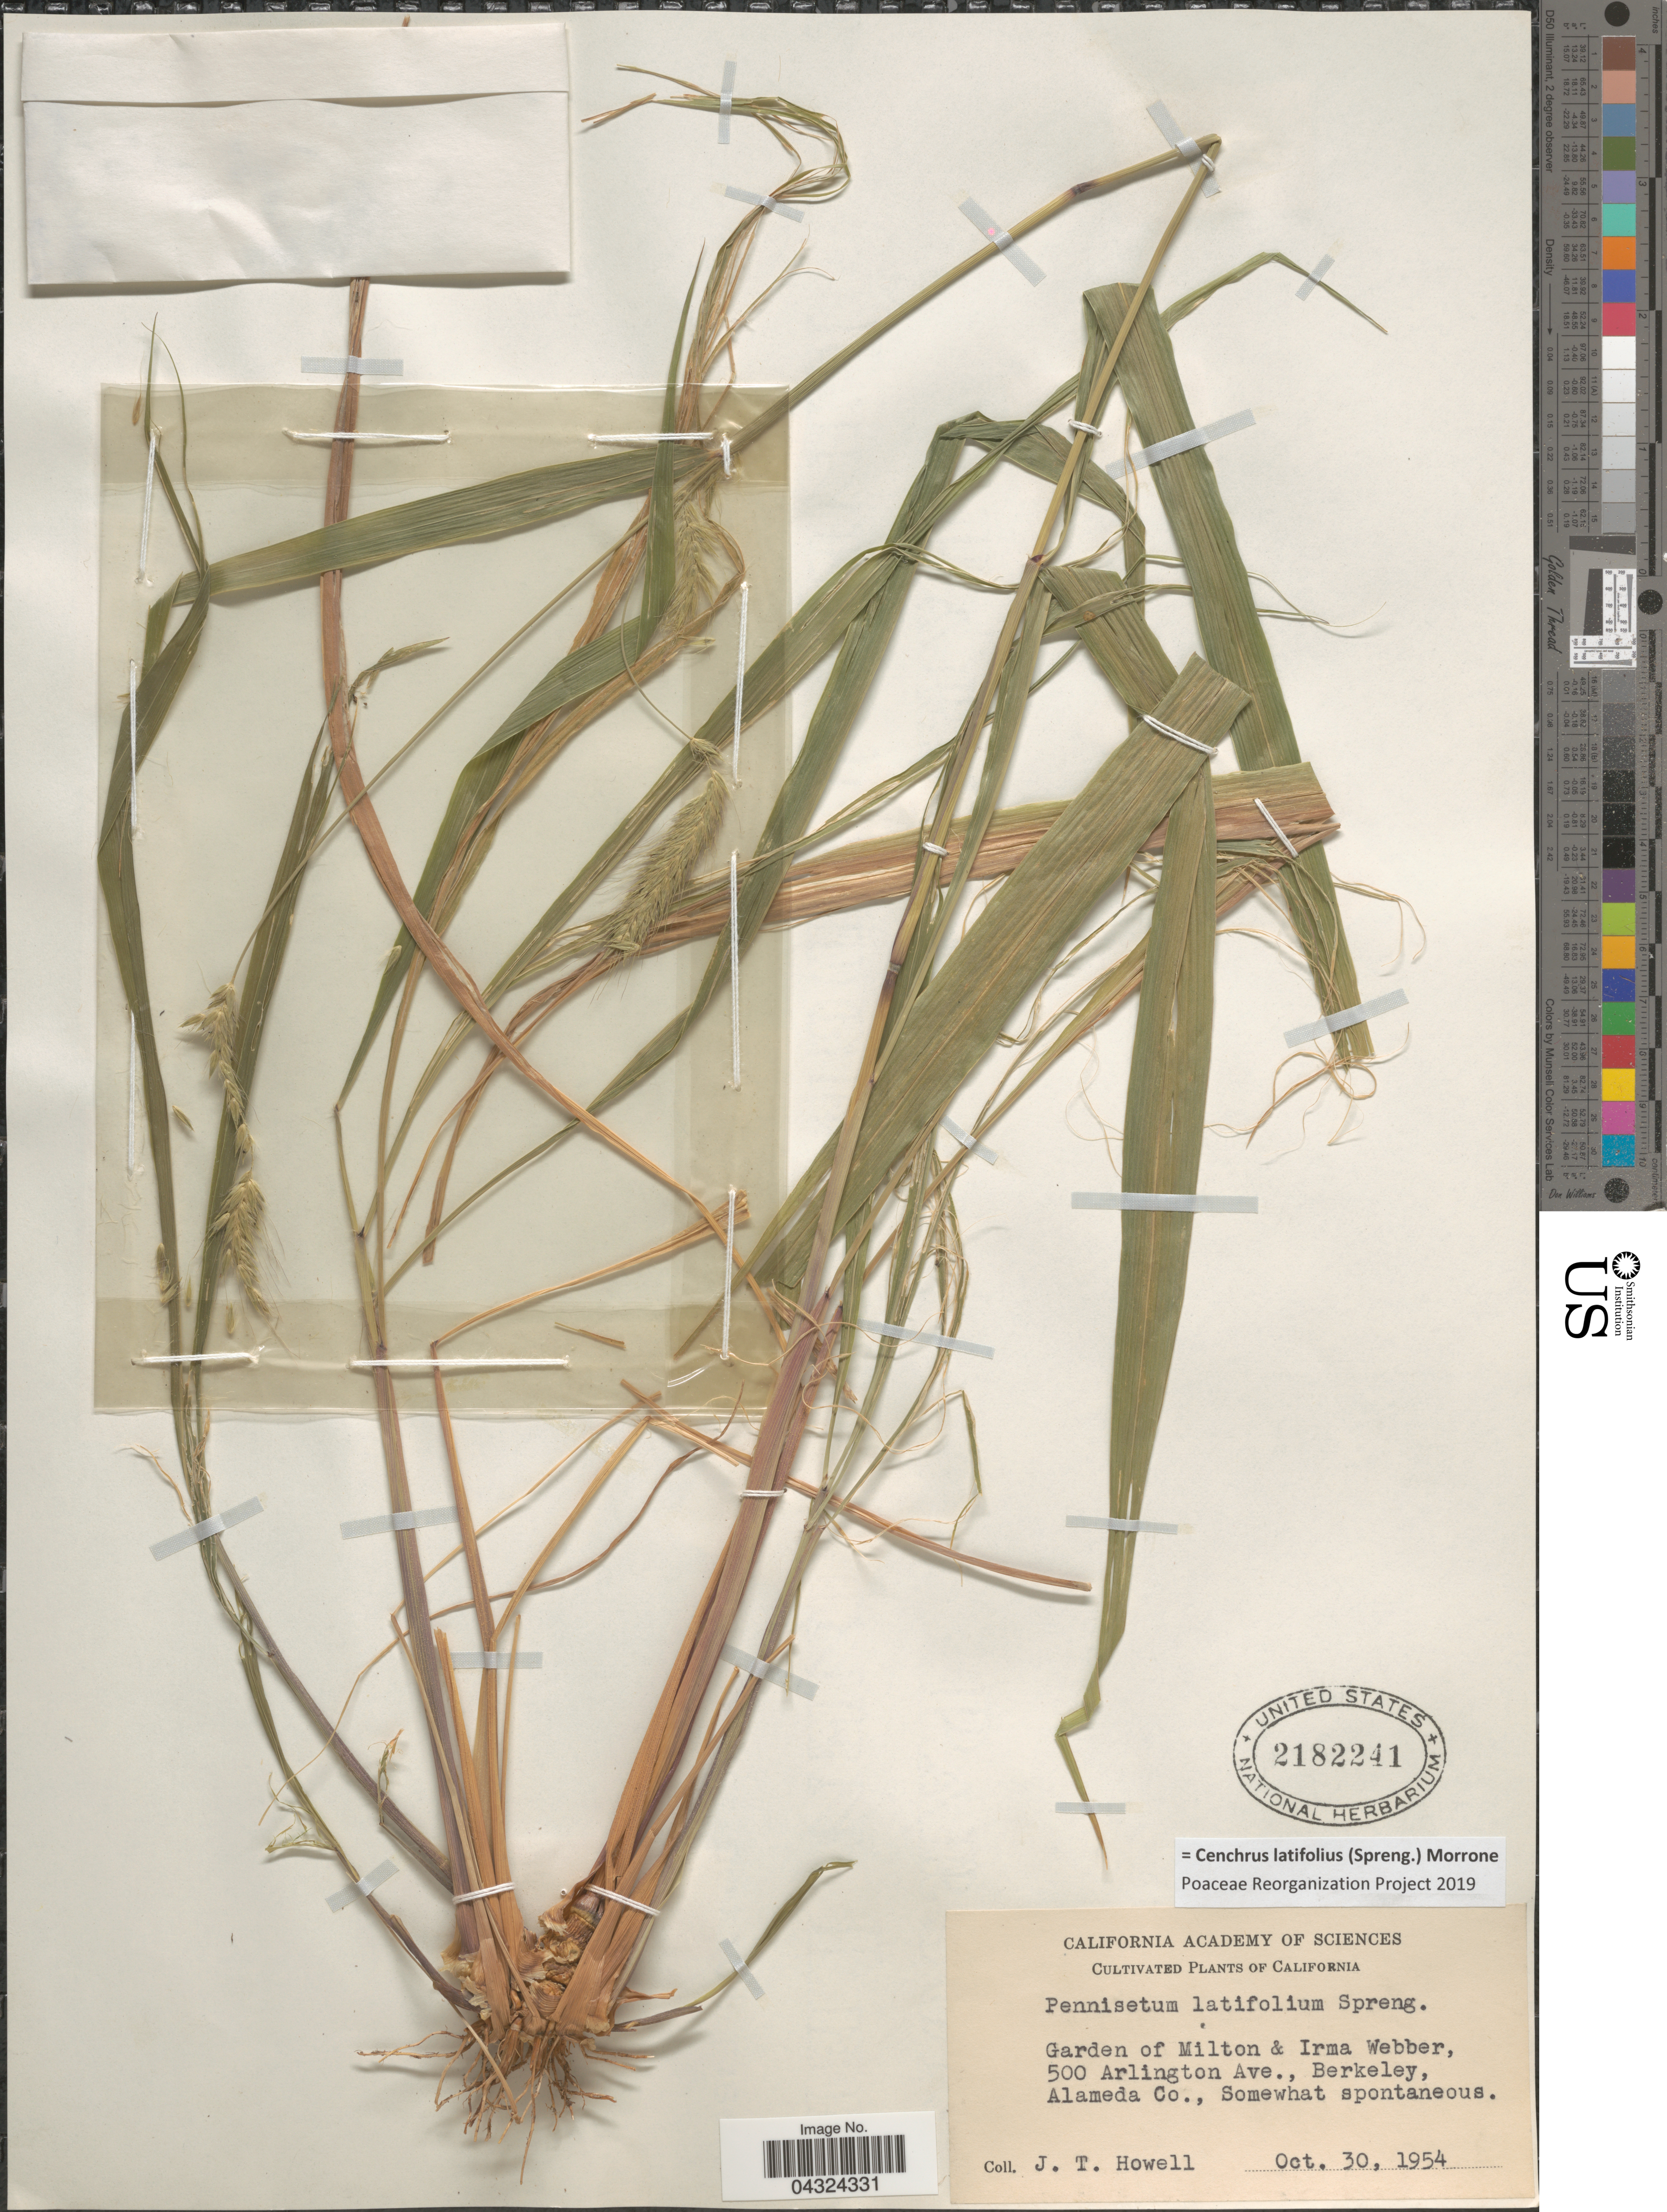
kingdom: Plantae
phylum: Tracheophyta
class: Liliopsida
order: Poales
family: Poaceae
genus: Cenchrus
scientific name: Cenchrus longisetus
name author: M.C. Johnst.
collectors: J. T. Howell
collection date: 1954-10-30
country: United States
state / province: California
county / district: Alameda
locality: Garden of Milton & Irma Webber, 500 Arlington Ave., Berkeley, Alameda Co.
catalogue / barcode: US 2182241